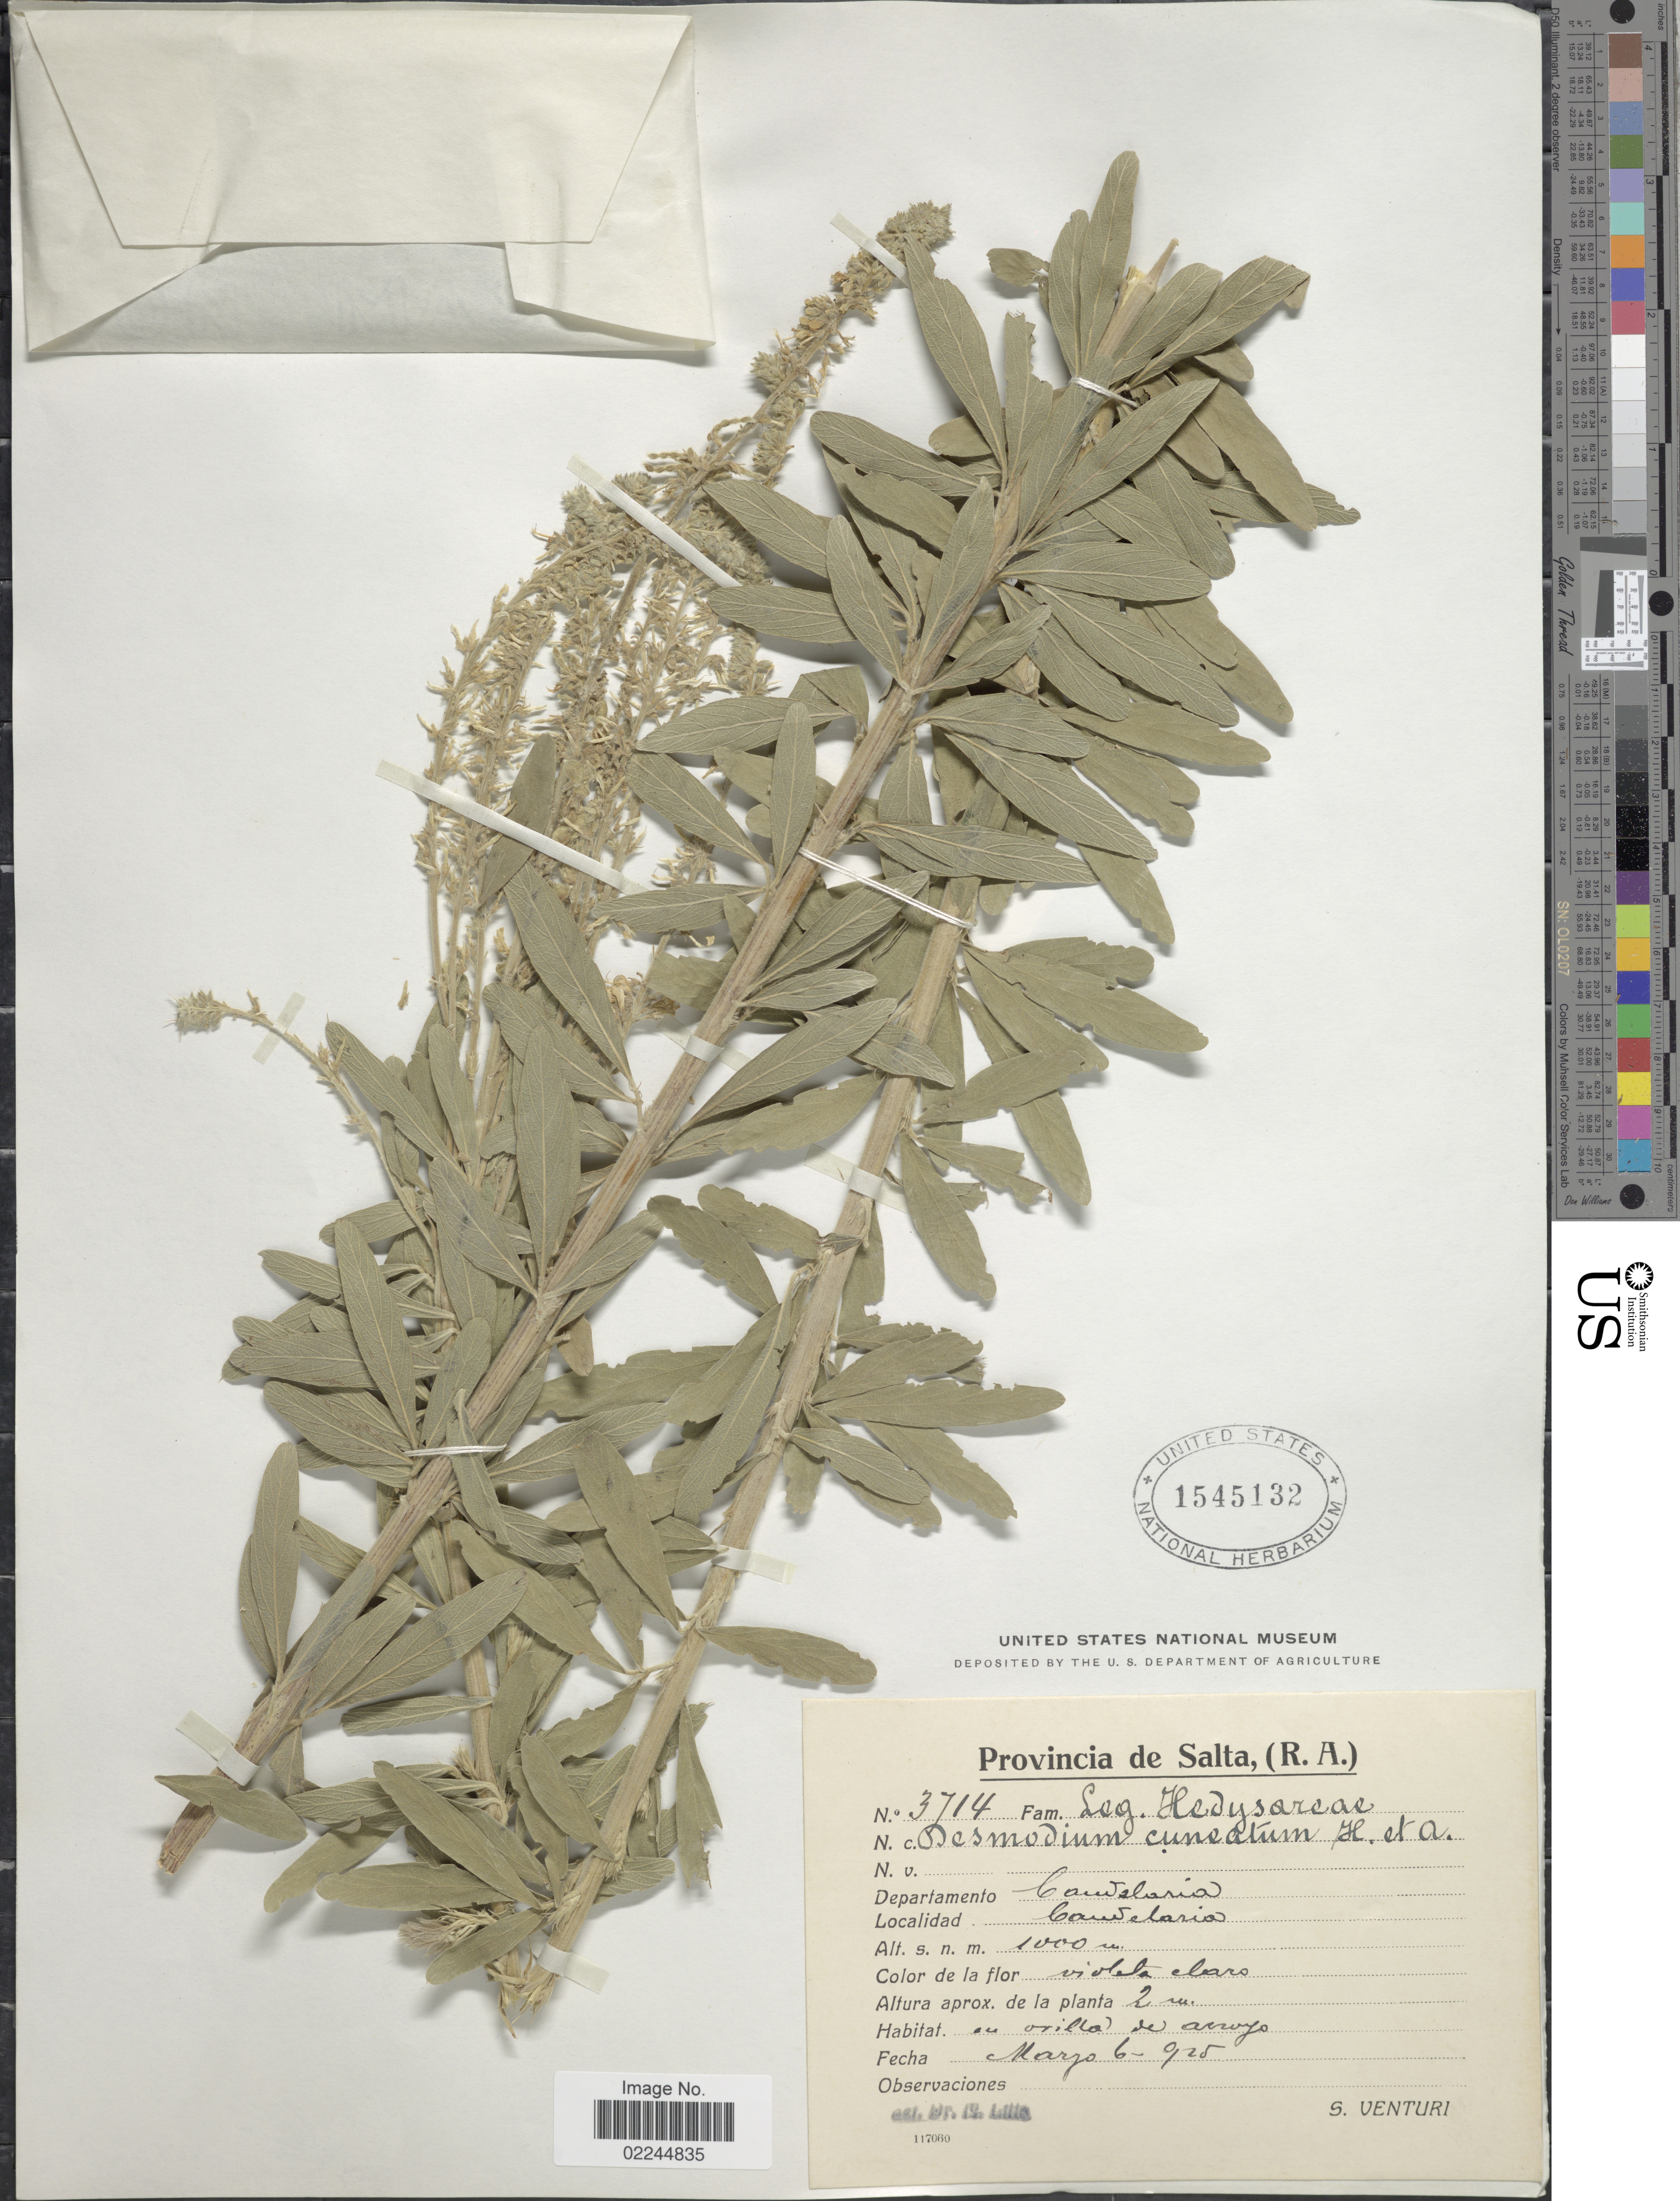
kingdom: Plantae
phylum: Tracheophyta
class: Magnoliopsida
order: Fabales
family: Fabaceae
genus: Desmodium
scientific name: Desmodium cuneatum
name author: Hook. & Arn.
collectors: S. Venturi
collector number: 3714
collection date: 1925-03-06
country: Argentina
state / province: Salta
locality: Departamento Candelaria, Candelaria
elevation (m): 1000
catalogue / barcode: US 1545132